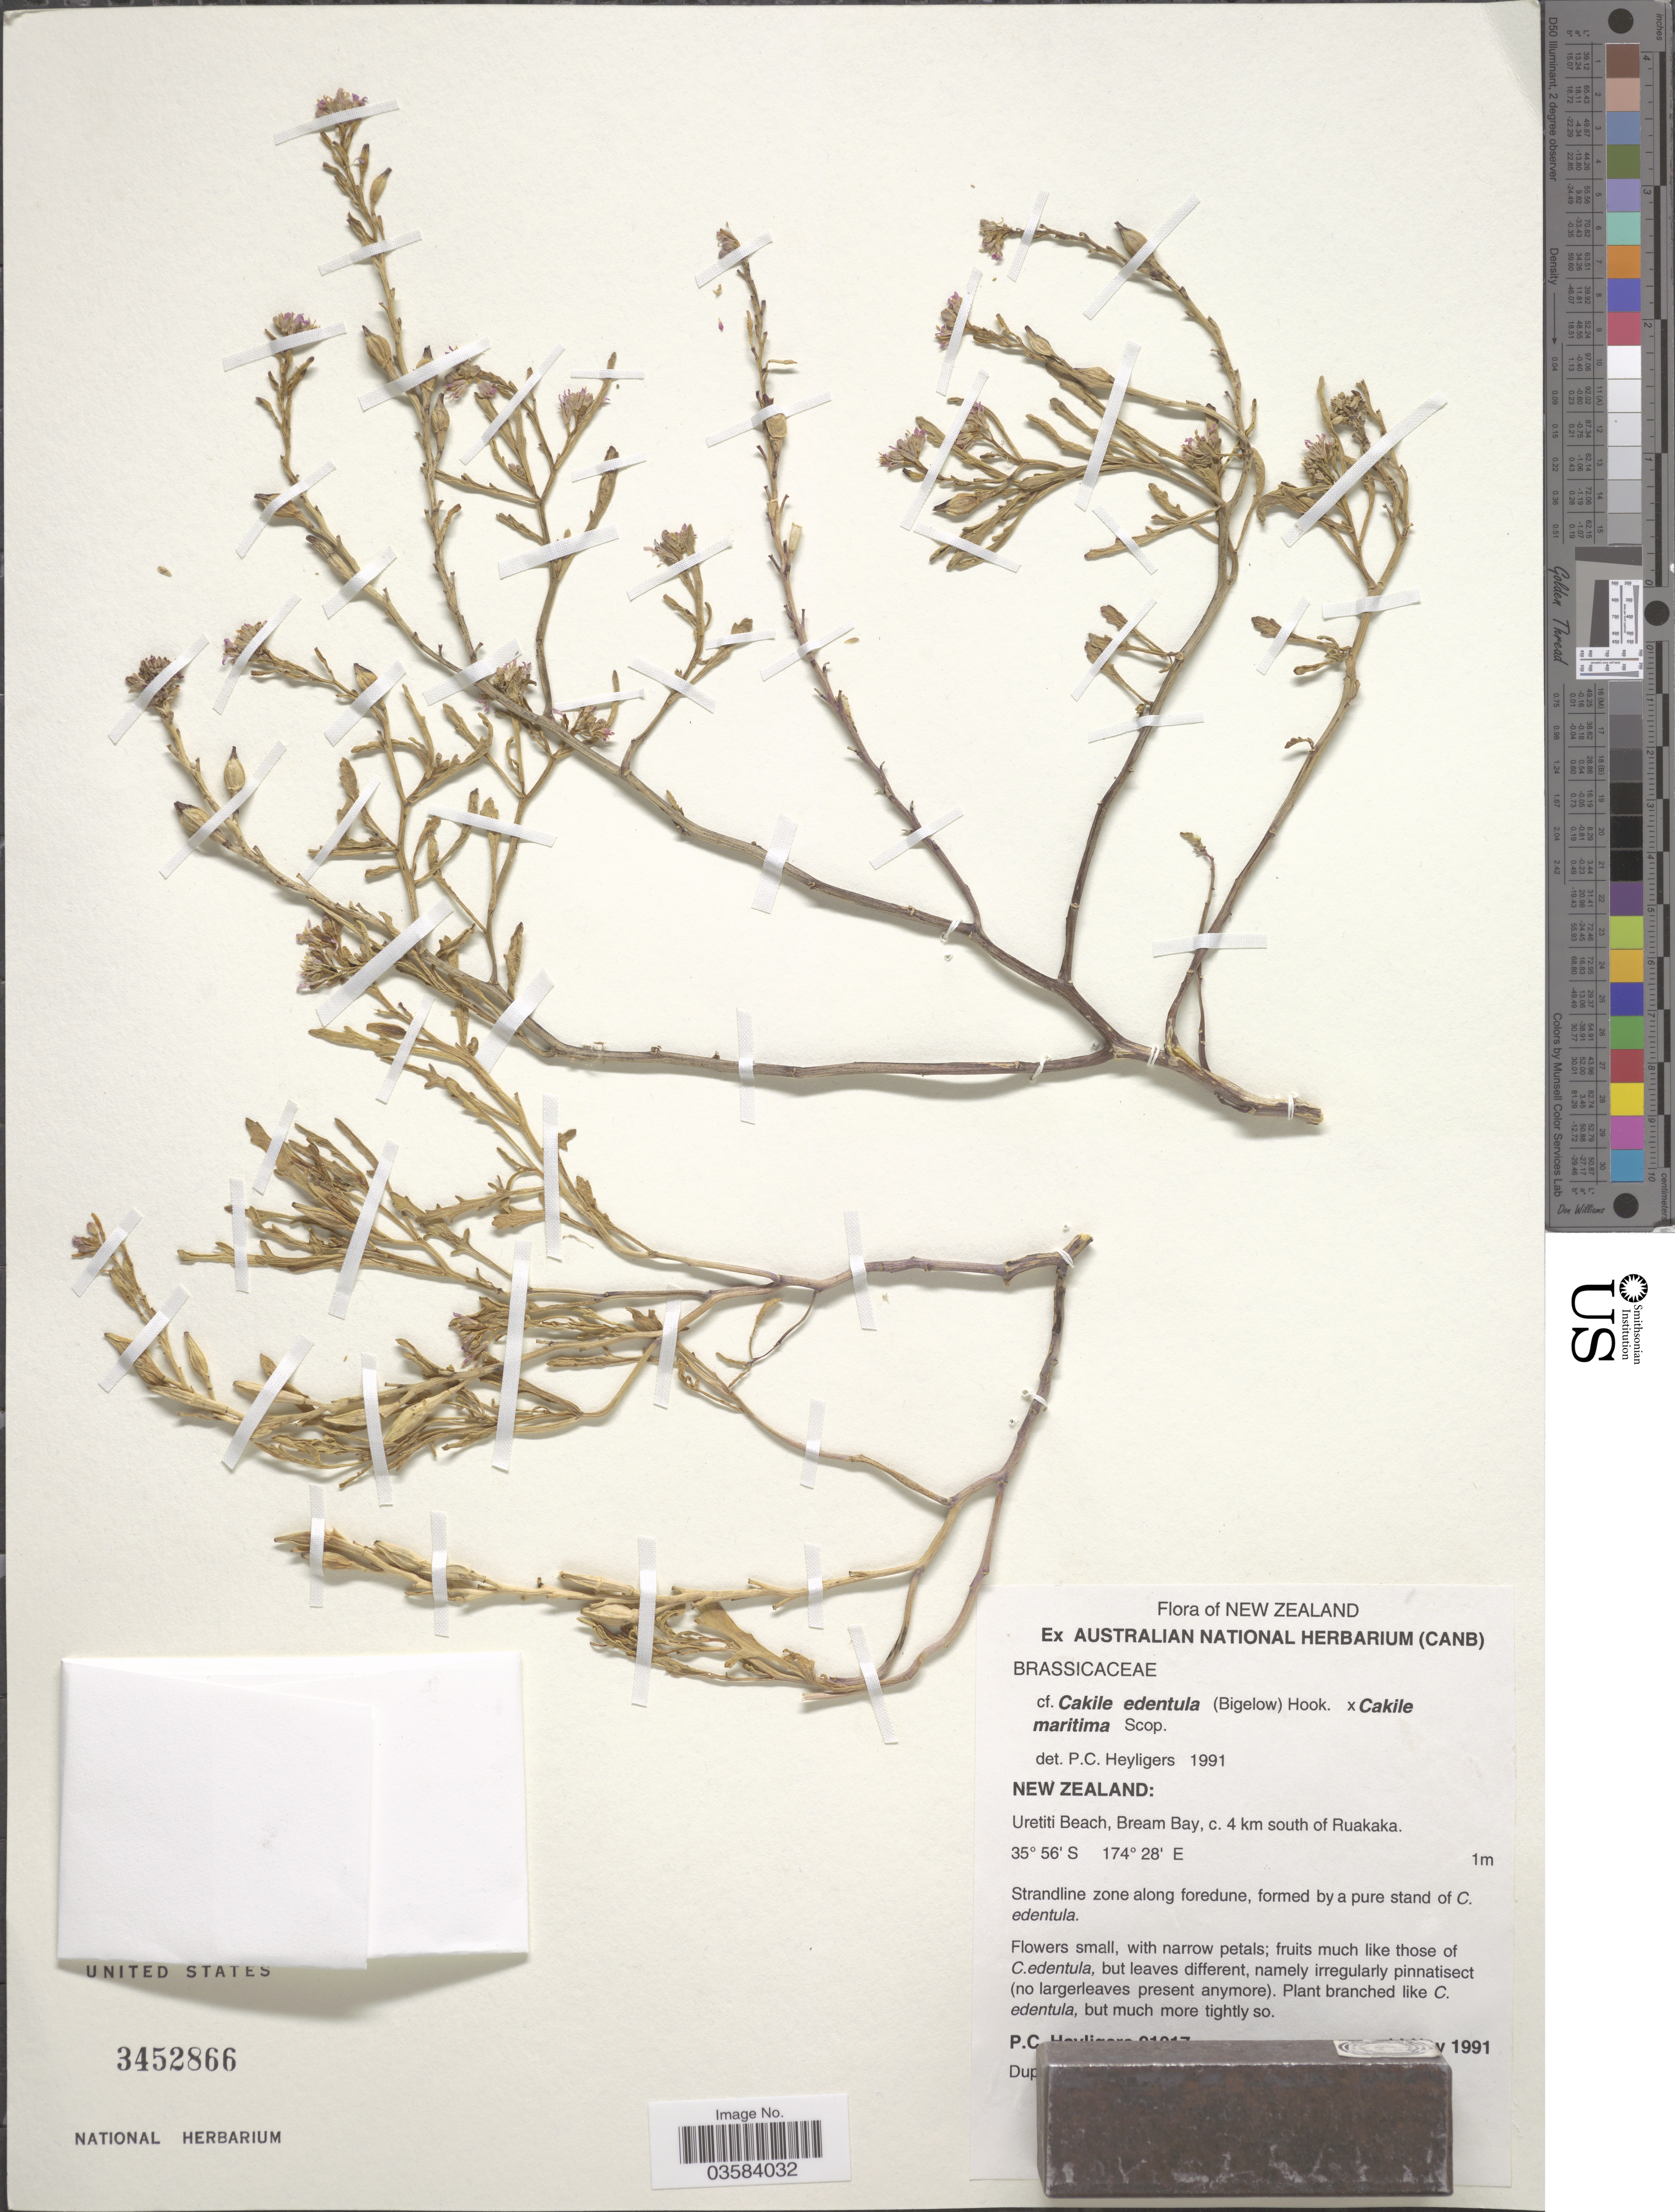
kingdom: Plantae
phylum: Tracheophyta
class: Magnoliopsida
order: Brassicales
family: Brassicaceae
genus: Cakile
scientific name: Cakile edentula var. edentula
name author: (Bigelow) Hook.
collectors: P. Heyligers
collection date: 1991-05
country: New Zealand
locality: Uretiti Beach, Bream Bay, c. 4 km south of Ruakaka.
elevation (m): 1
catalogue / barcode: US 3452866